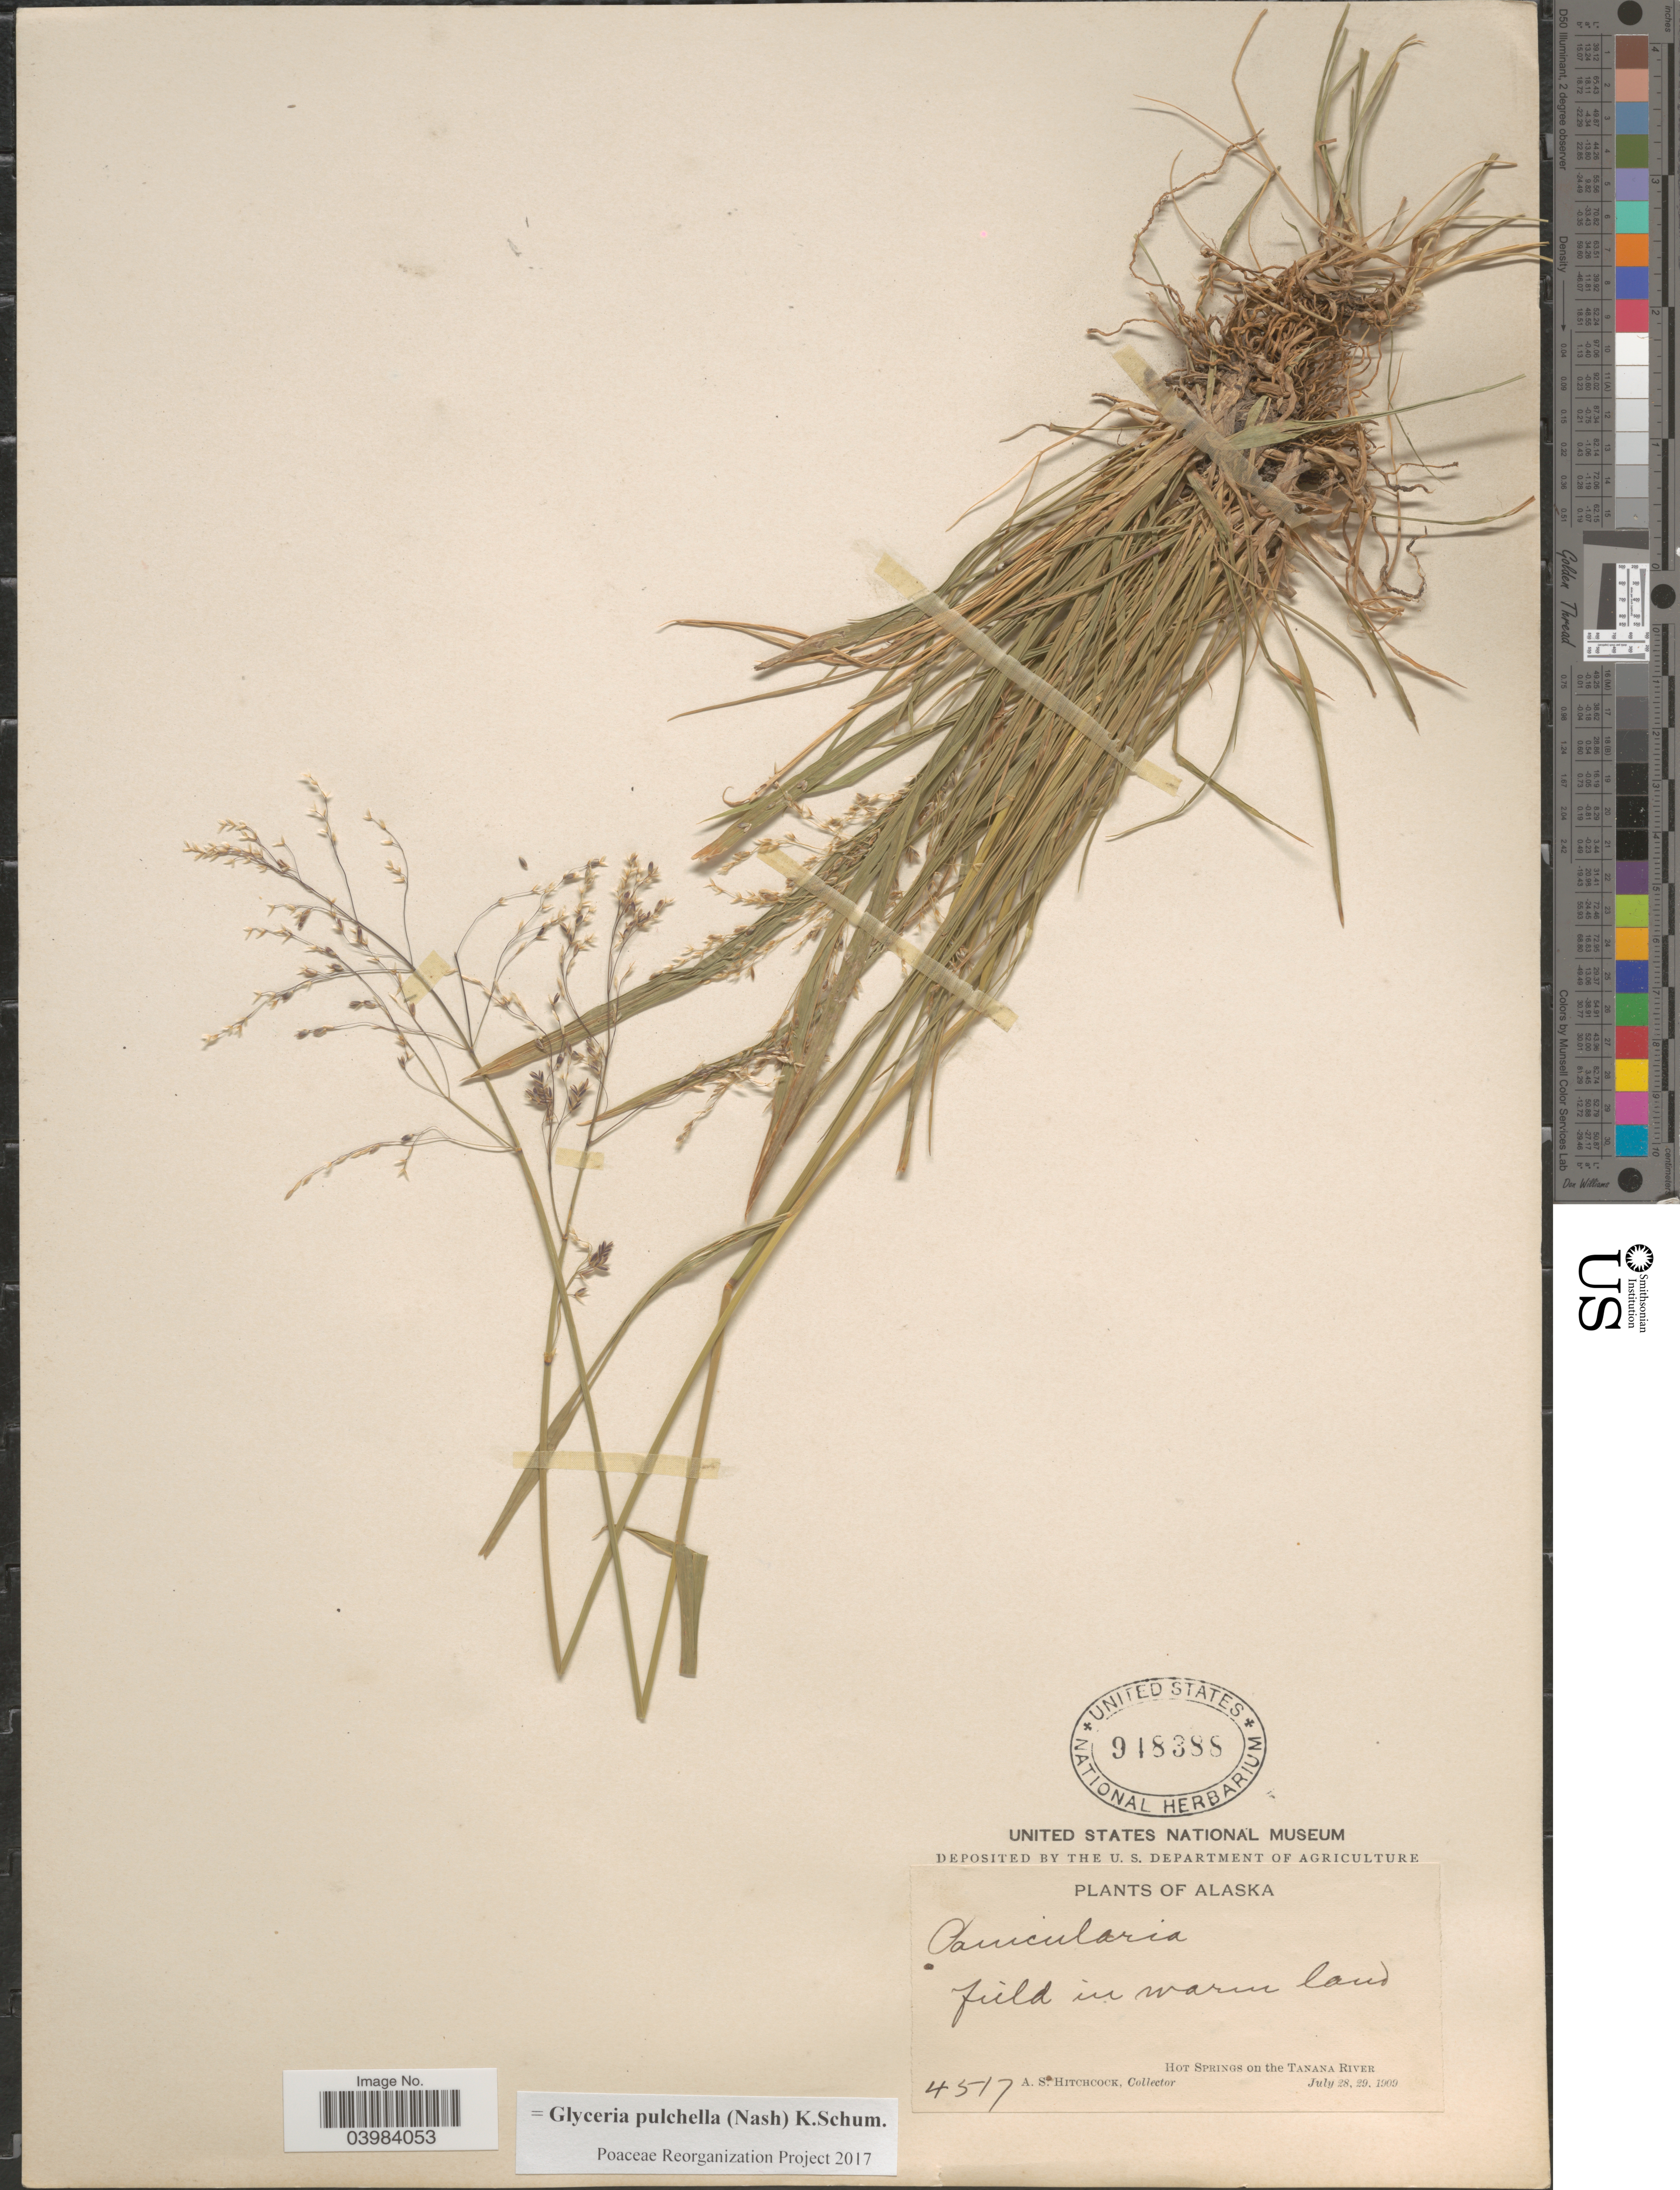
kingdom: Plantae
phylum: Tracheophyta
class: Liliopsida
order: Poales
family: Poaceae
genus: Glyceria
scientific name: Glyceria pulchella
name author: (Nash) K. Schum.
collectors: A. S. Hitchcock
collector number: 4517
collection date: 1909-07-28/1909-07-29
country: United States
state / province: Alaska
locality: Field in warm land. Hot Springs on the Tanana River.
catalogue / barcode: US 918388